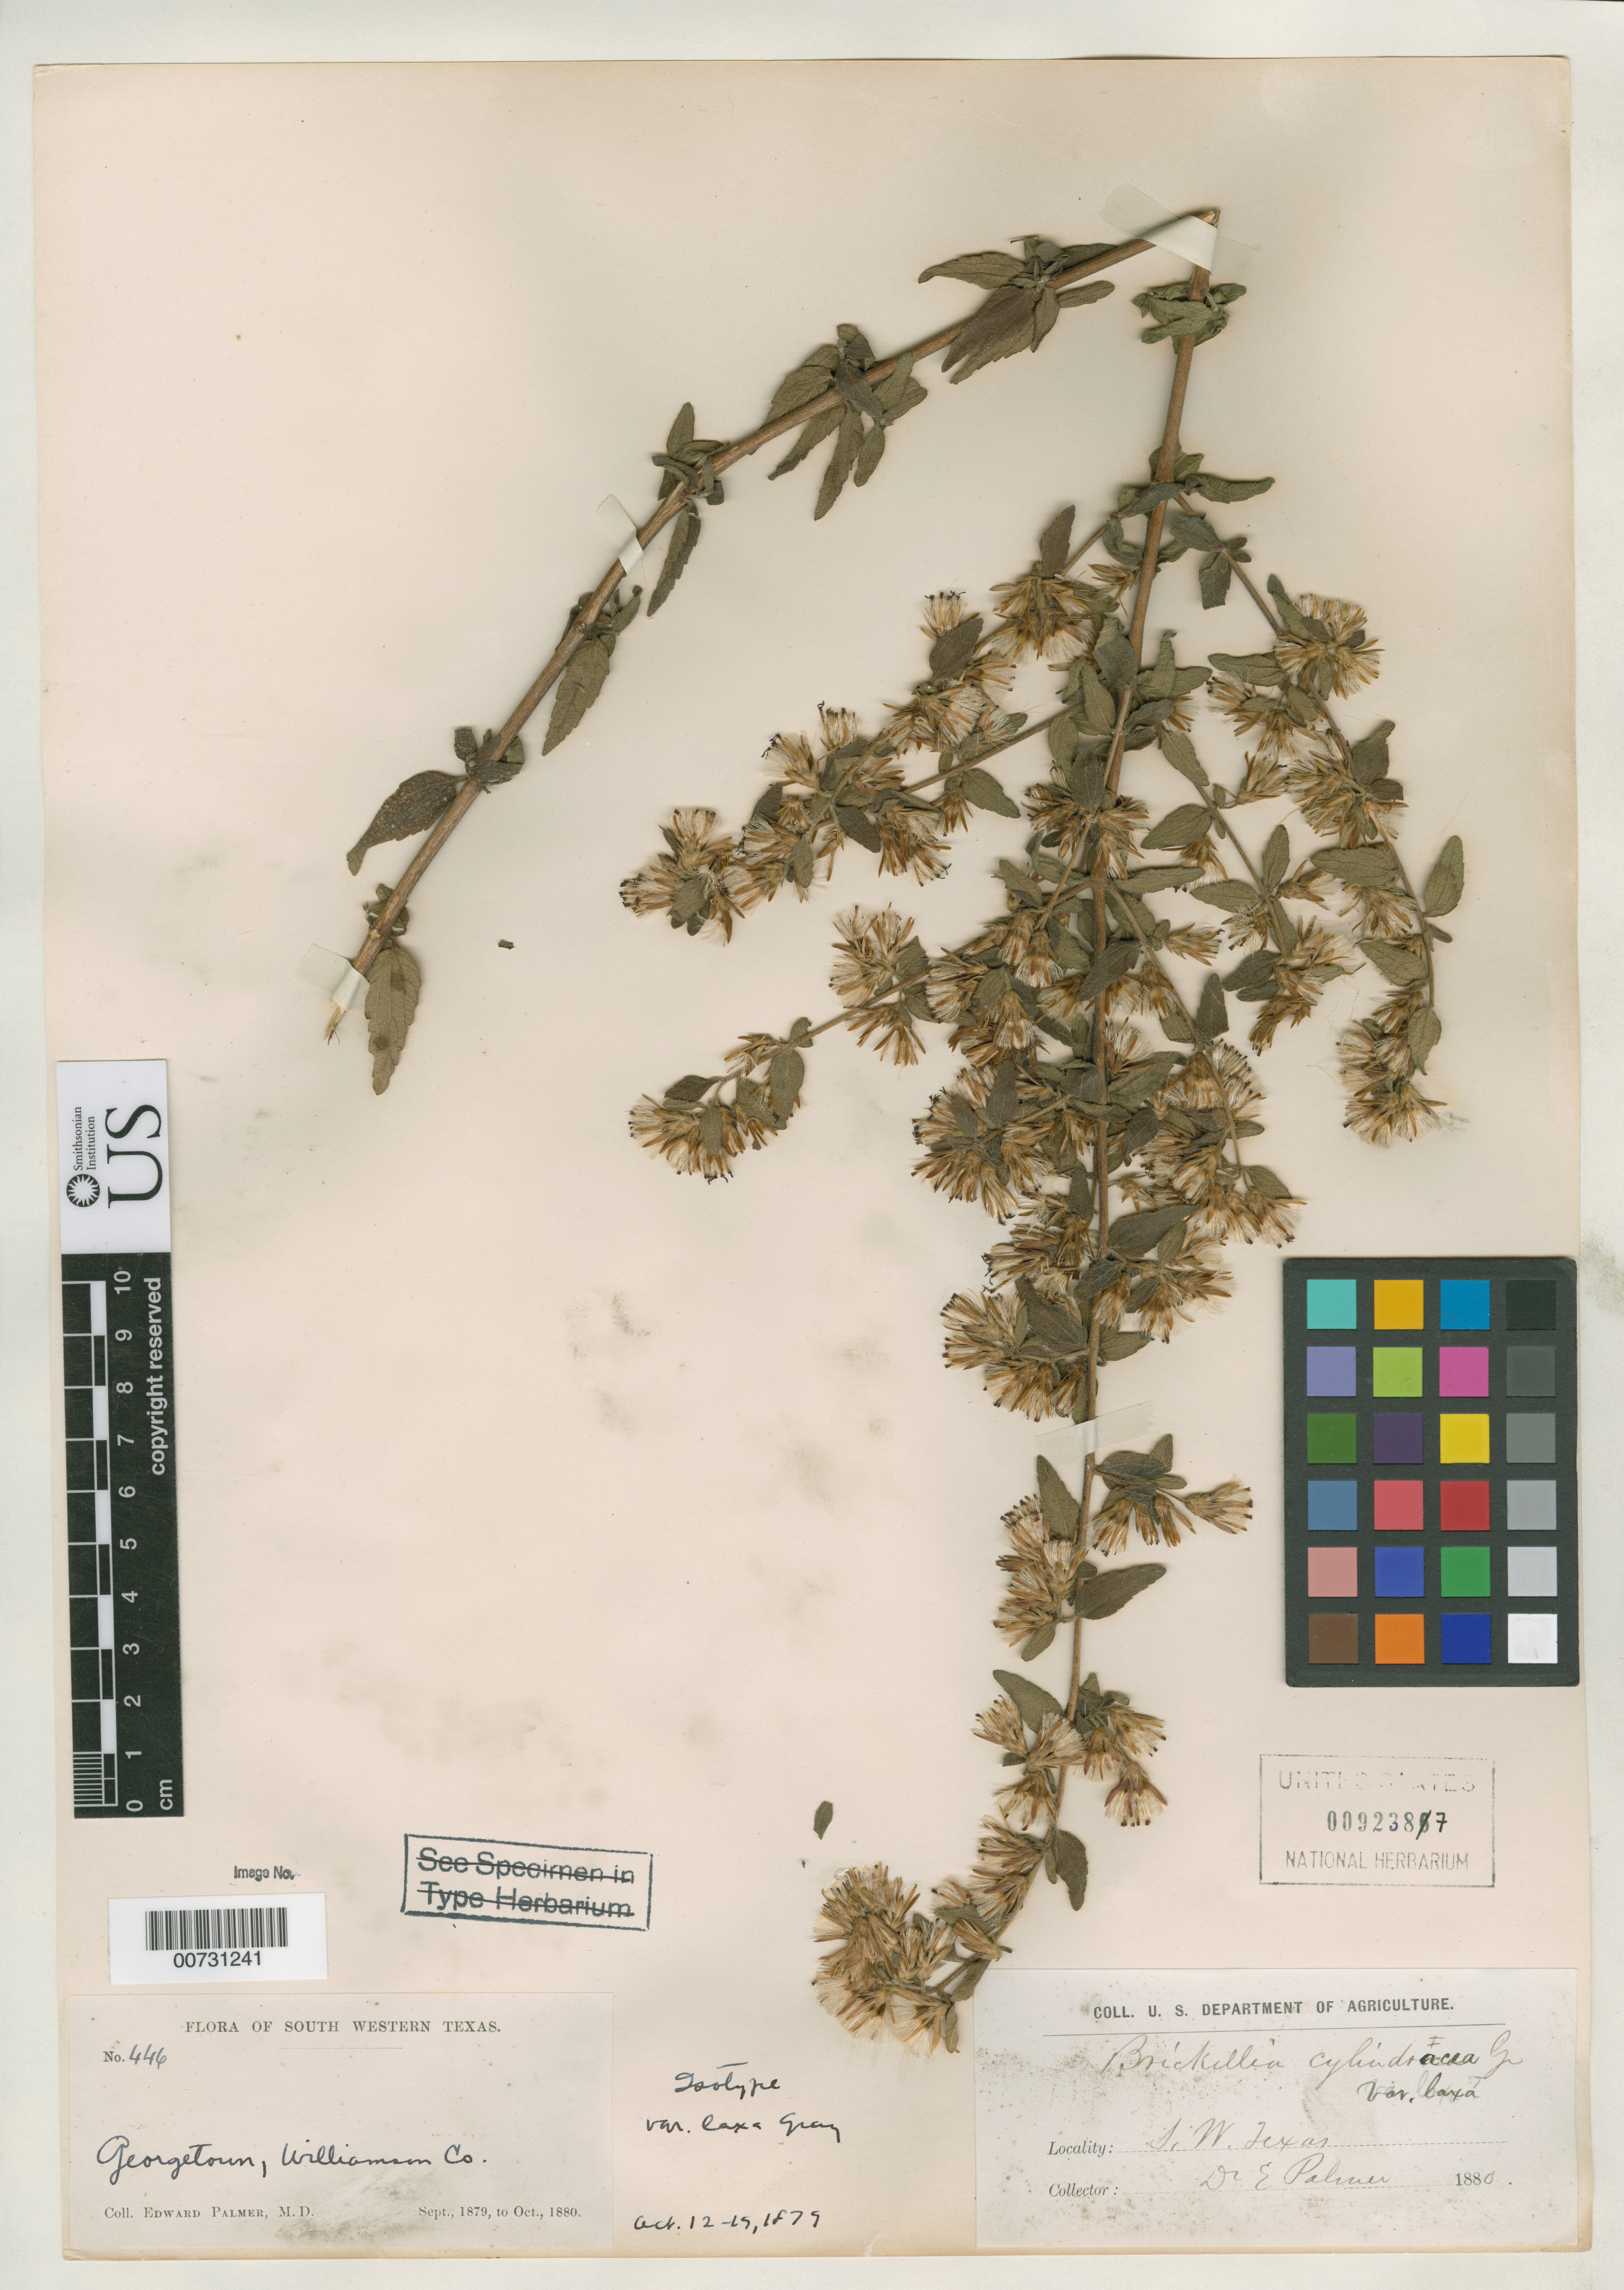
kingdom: Plantae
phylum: Tracheophyta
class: Magnoliopsida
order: Asterales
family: Asteraceae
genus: Brickellia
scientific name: Brickellia cylindracea var. laxa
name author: A. Gray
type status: Isotype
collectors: E. Palmer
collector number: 446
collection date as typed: Sep 1879 to Oct 1880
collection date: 1879-09/1880-10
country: United States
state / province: Texas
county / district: Williamson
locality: Georgetown.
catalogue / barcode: US 92387